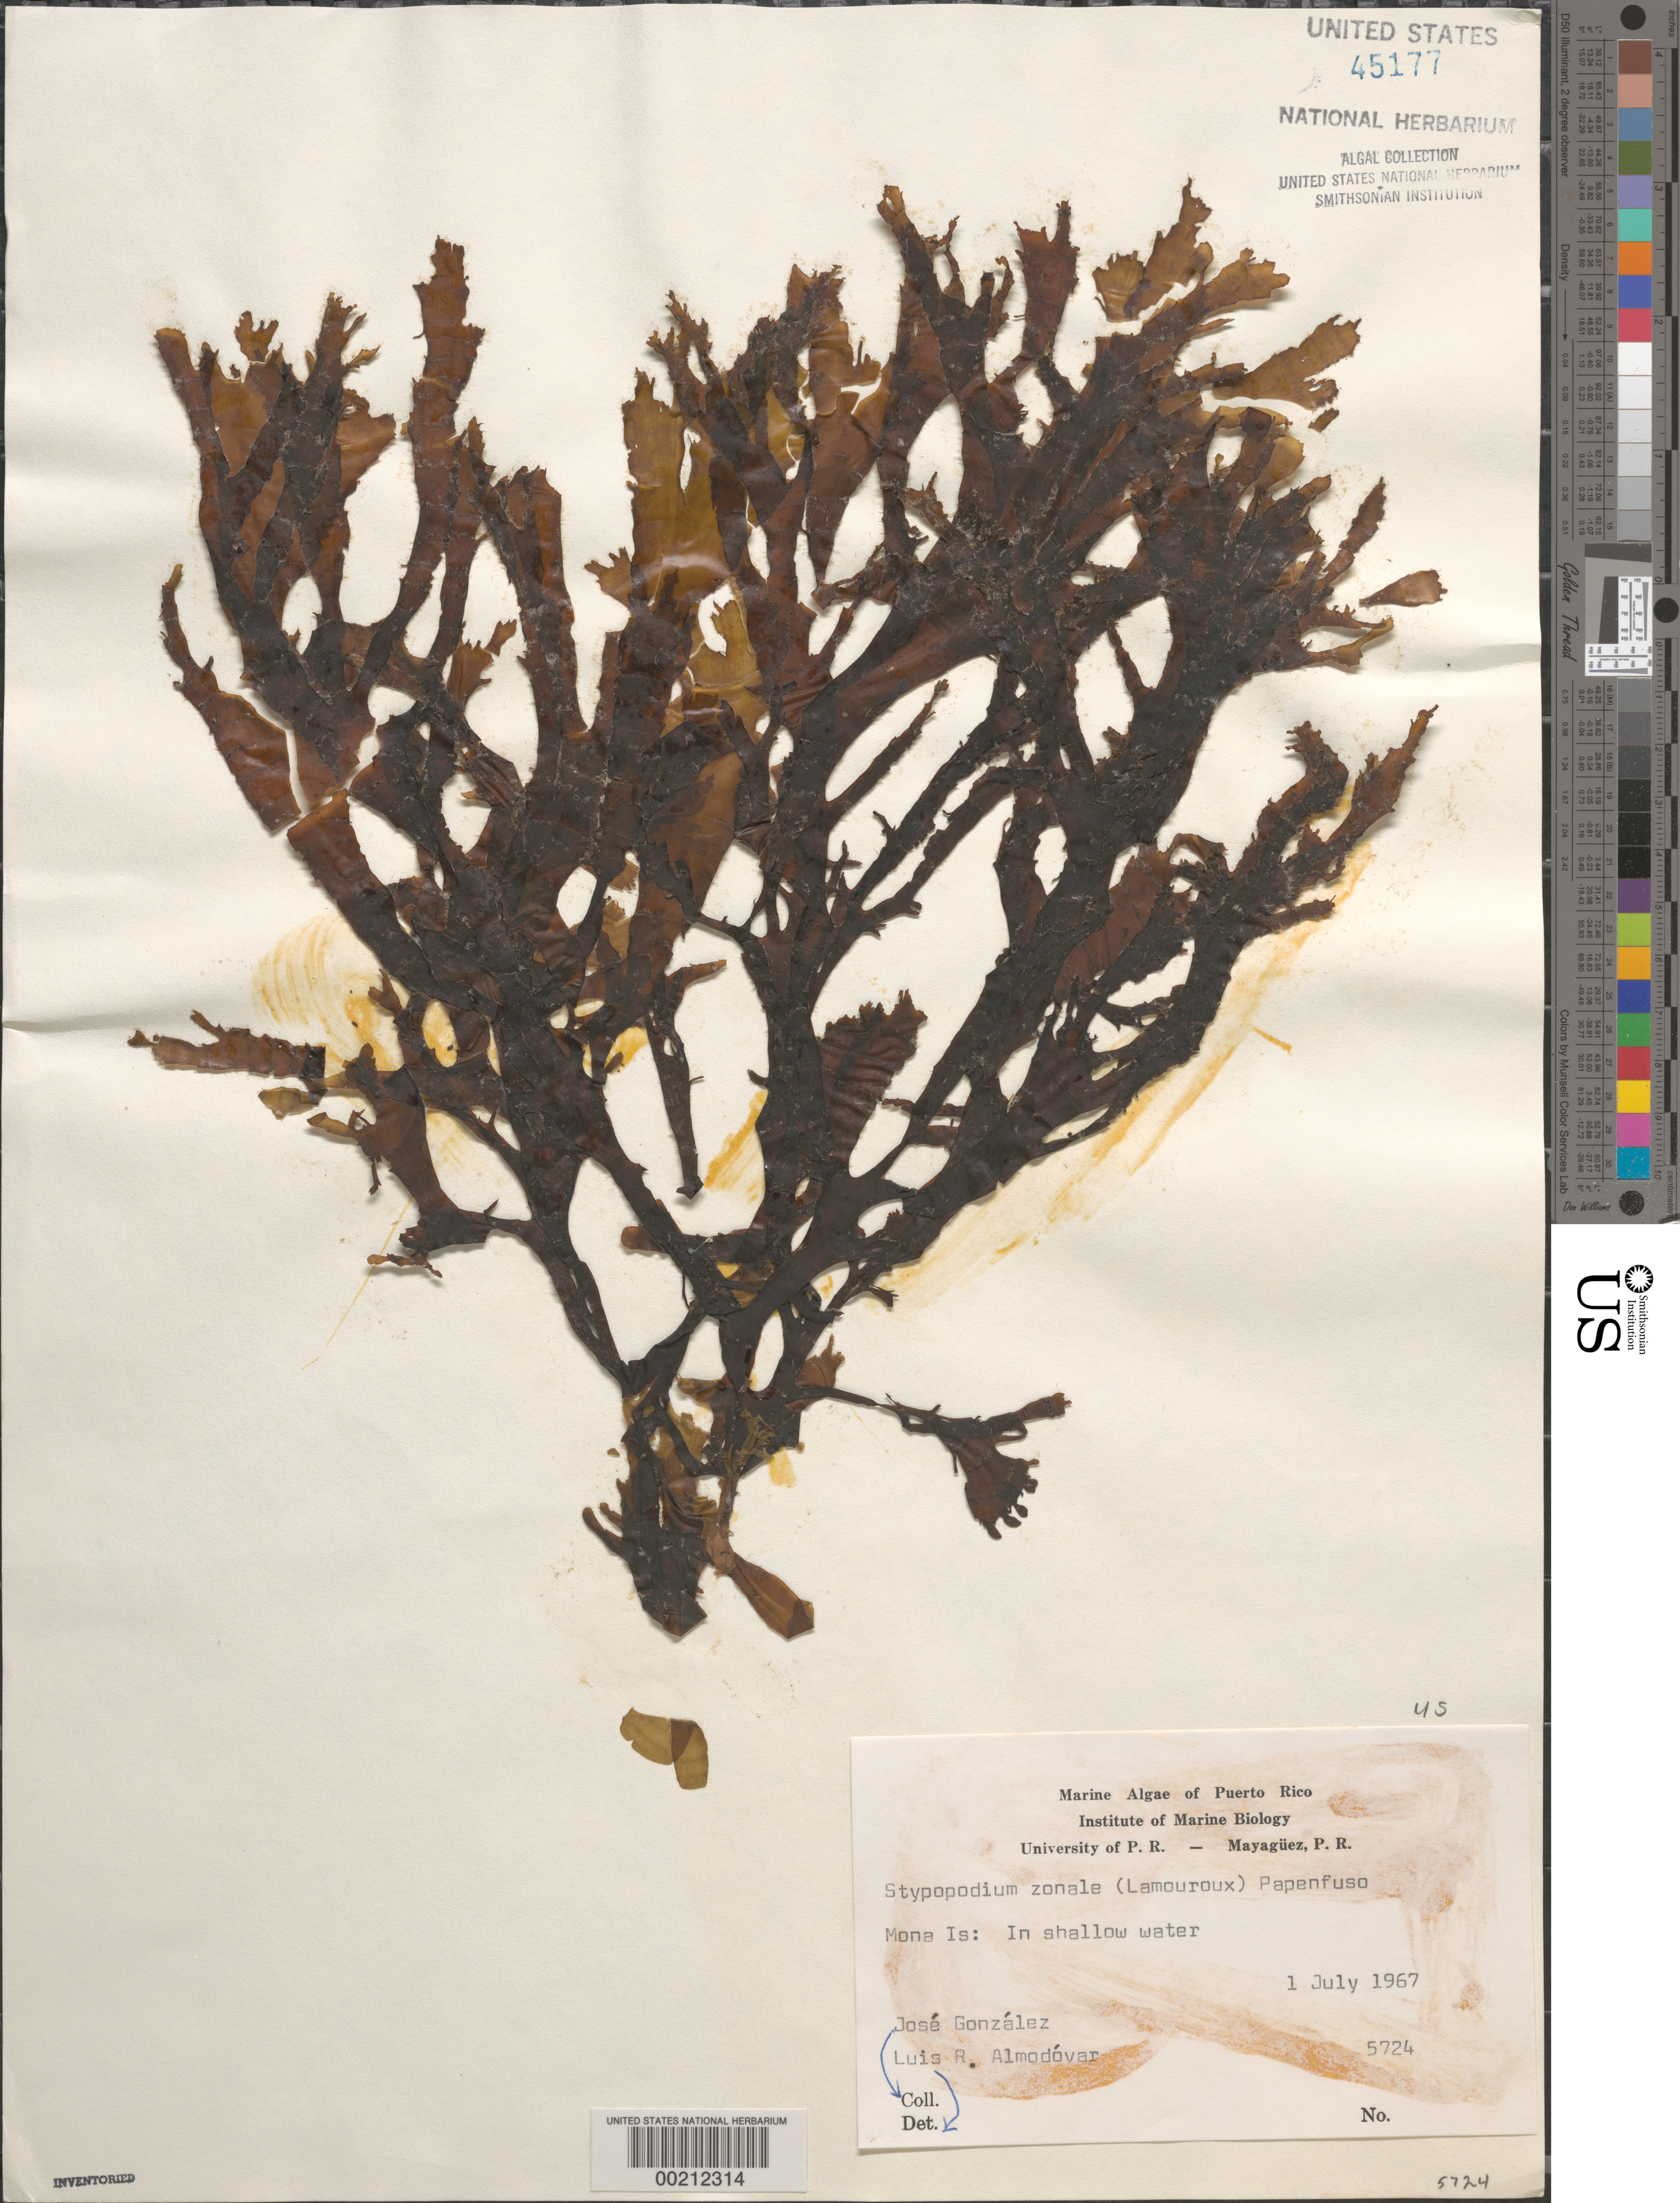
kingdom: Chromista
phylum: Ochrophyta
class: Phaeophyceae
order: Dictyotales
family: Dictyotaceae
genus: Stypopodium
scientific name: Stypopodium zonale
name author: (J.V.Lamouroux) Papenf.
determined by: Almodovar, L. R.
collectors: J. Gonzalez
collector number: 5724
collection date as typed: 01 Jul 1967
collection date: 1967-07-01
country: Puerto Rico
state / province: Mayaguez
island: Isla de Mona (Isla Mona)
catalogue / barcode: US 45177